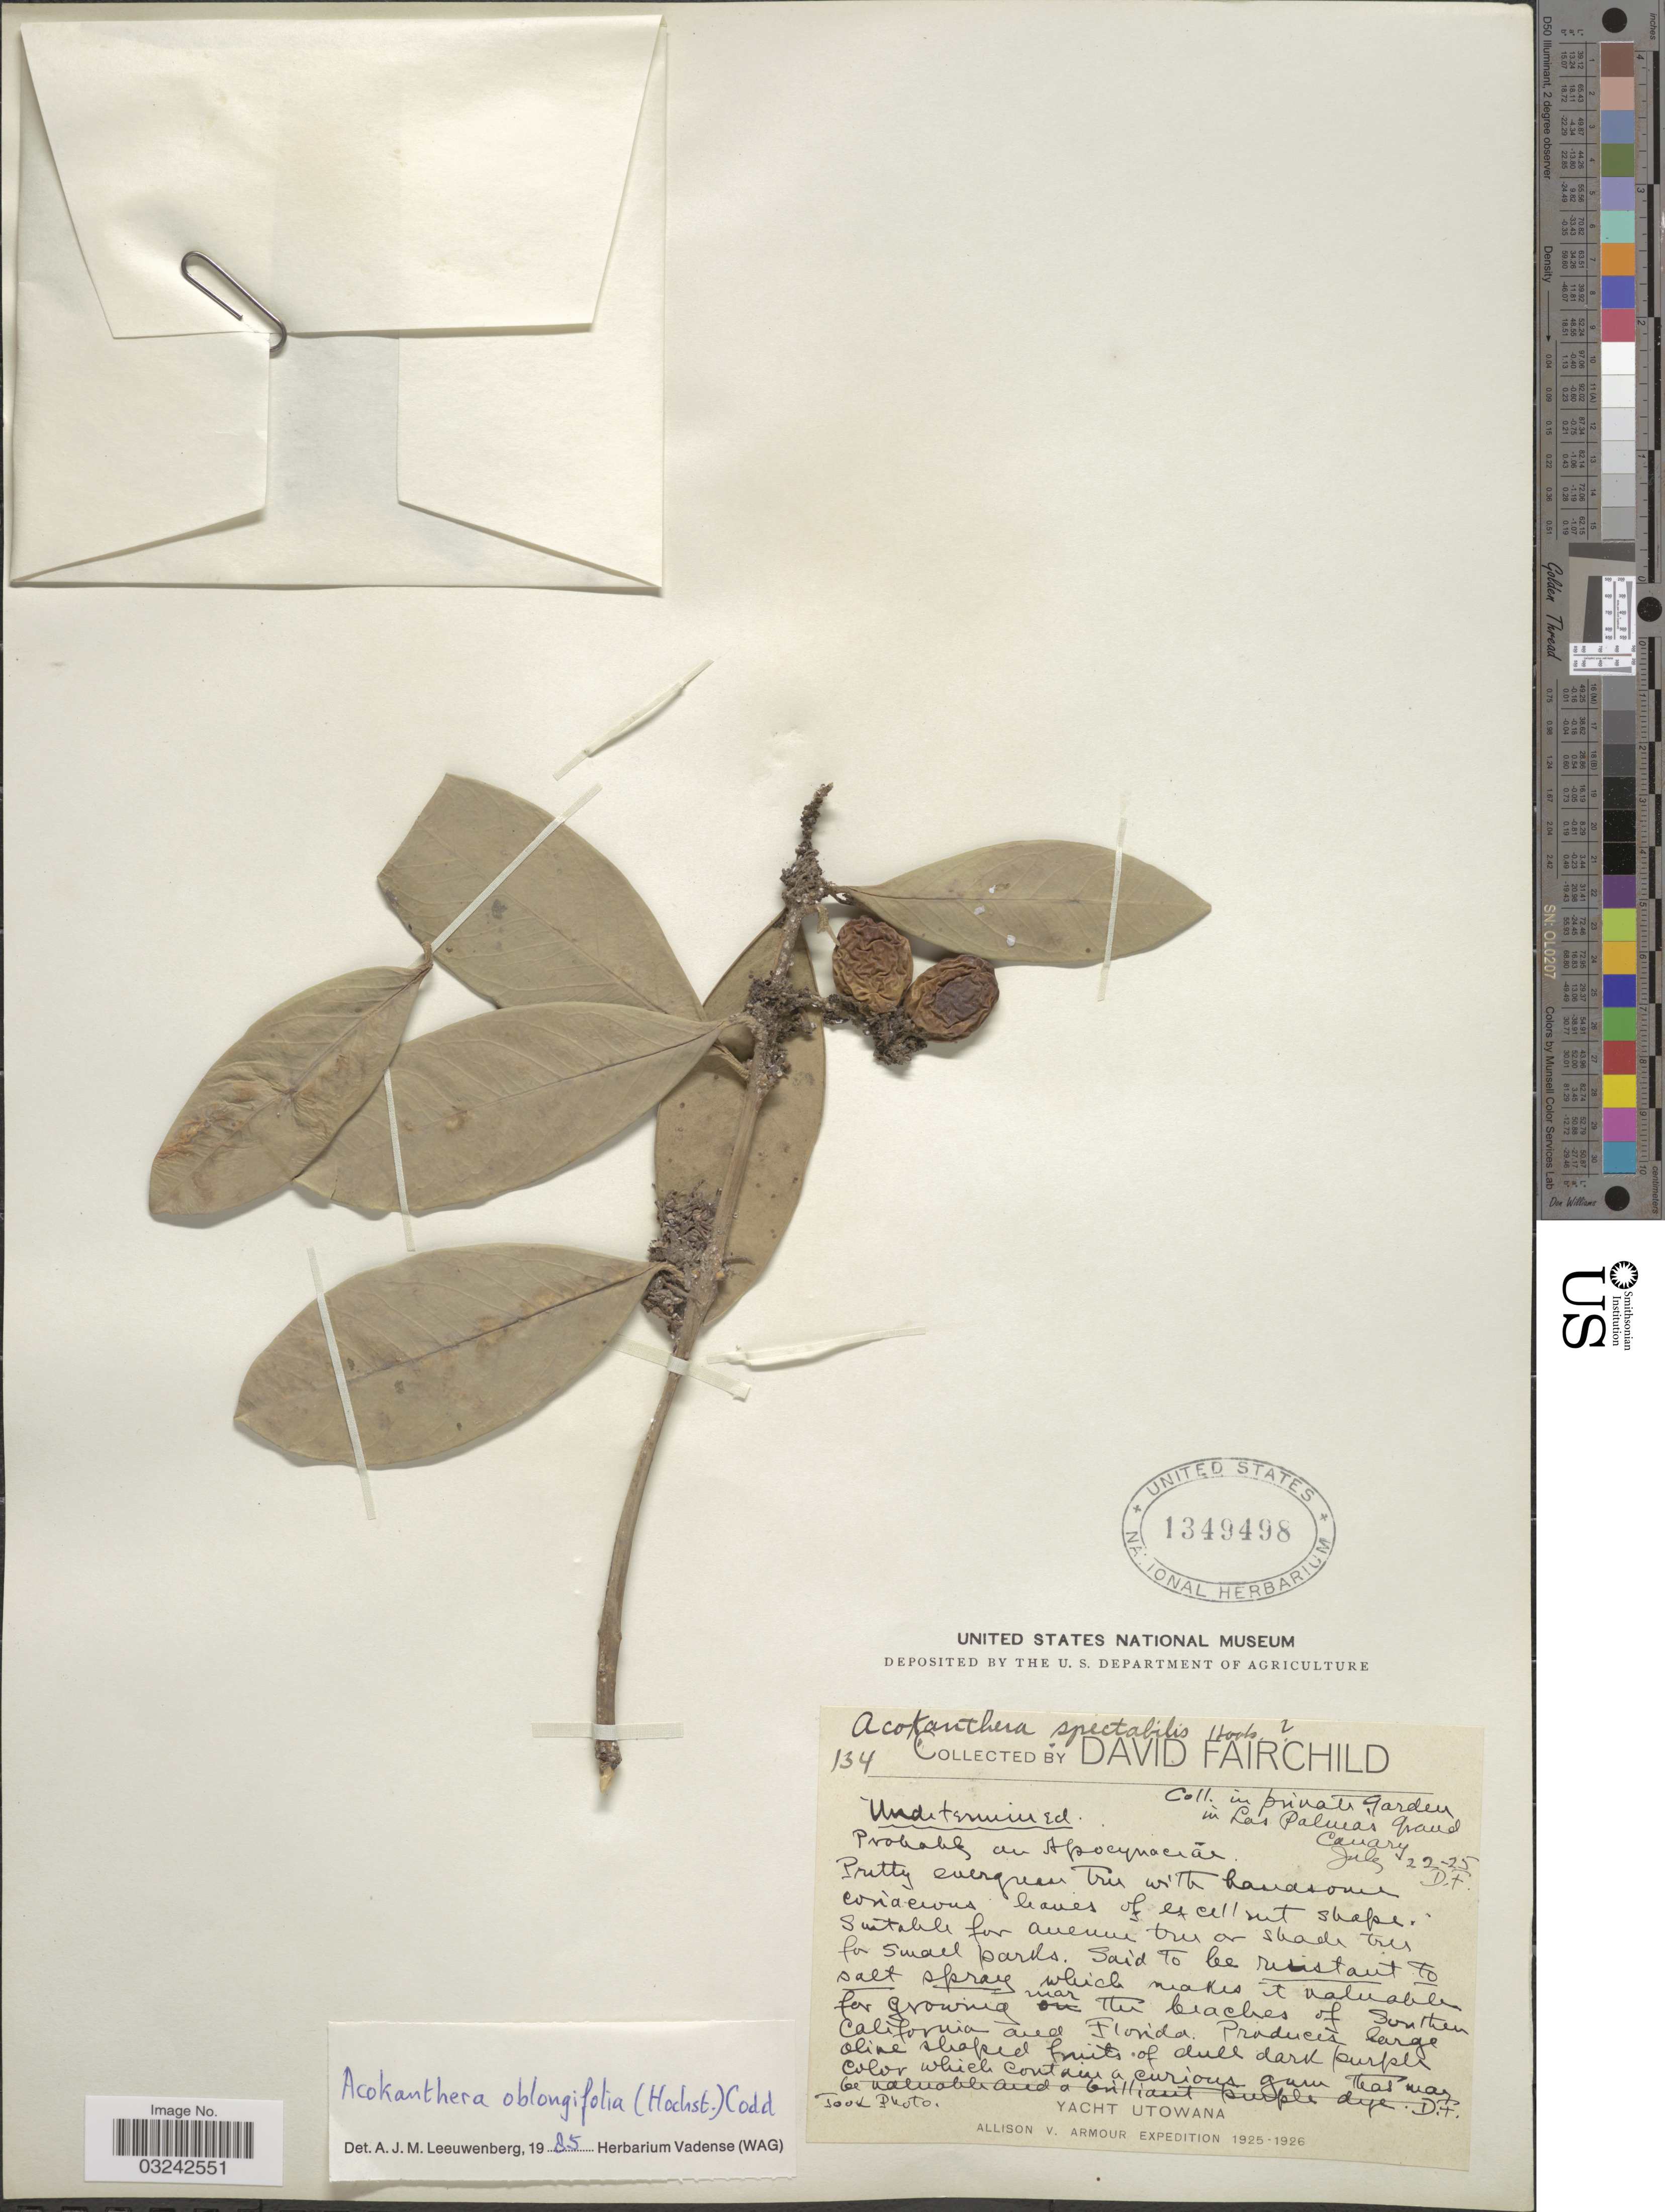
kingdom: Plantae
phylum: Tracheophyta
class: Magnoliopsida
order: Gentianales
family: Apocynaceae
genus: Acokanthera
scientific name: Acokanthera oblongifolia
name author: (Hochst.) Codd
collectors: D. Fairchild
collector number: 134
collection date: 1925-07-22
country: Spain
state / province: Canarias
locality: Private garden in Las Palmas Grand Canary.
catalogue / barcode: US 1349498